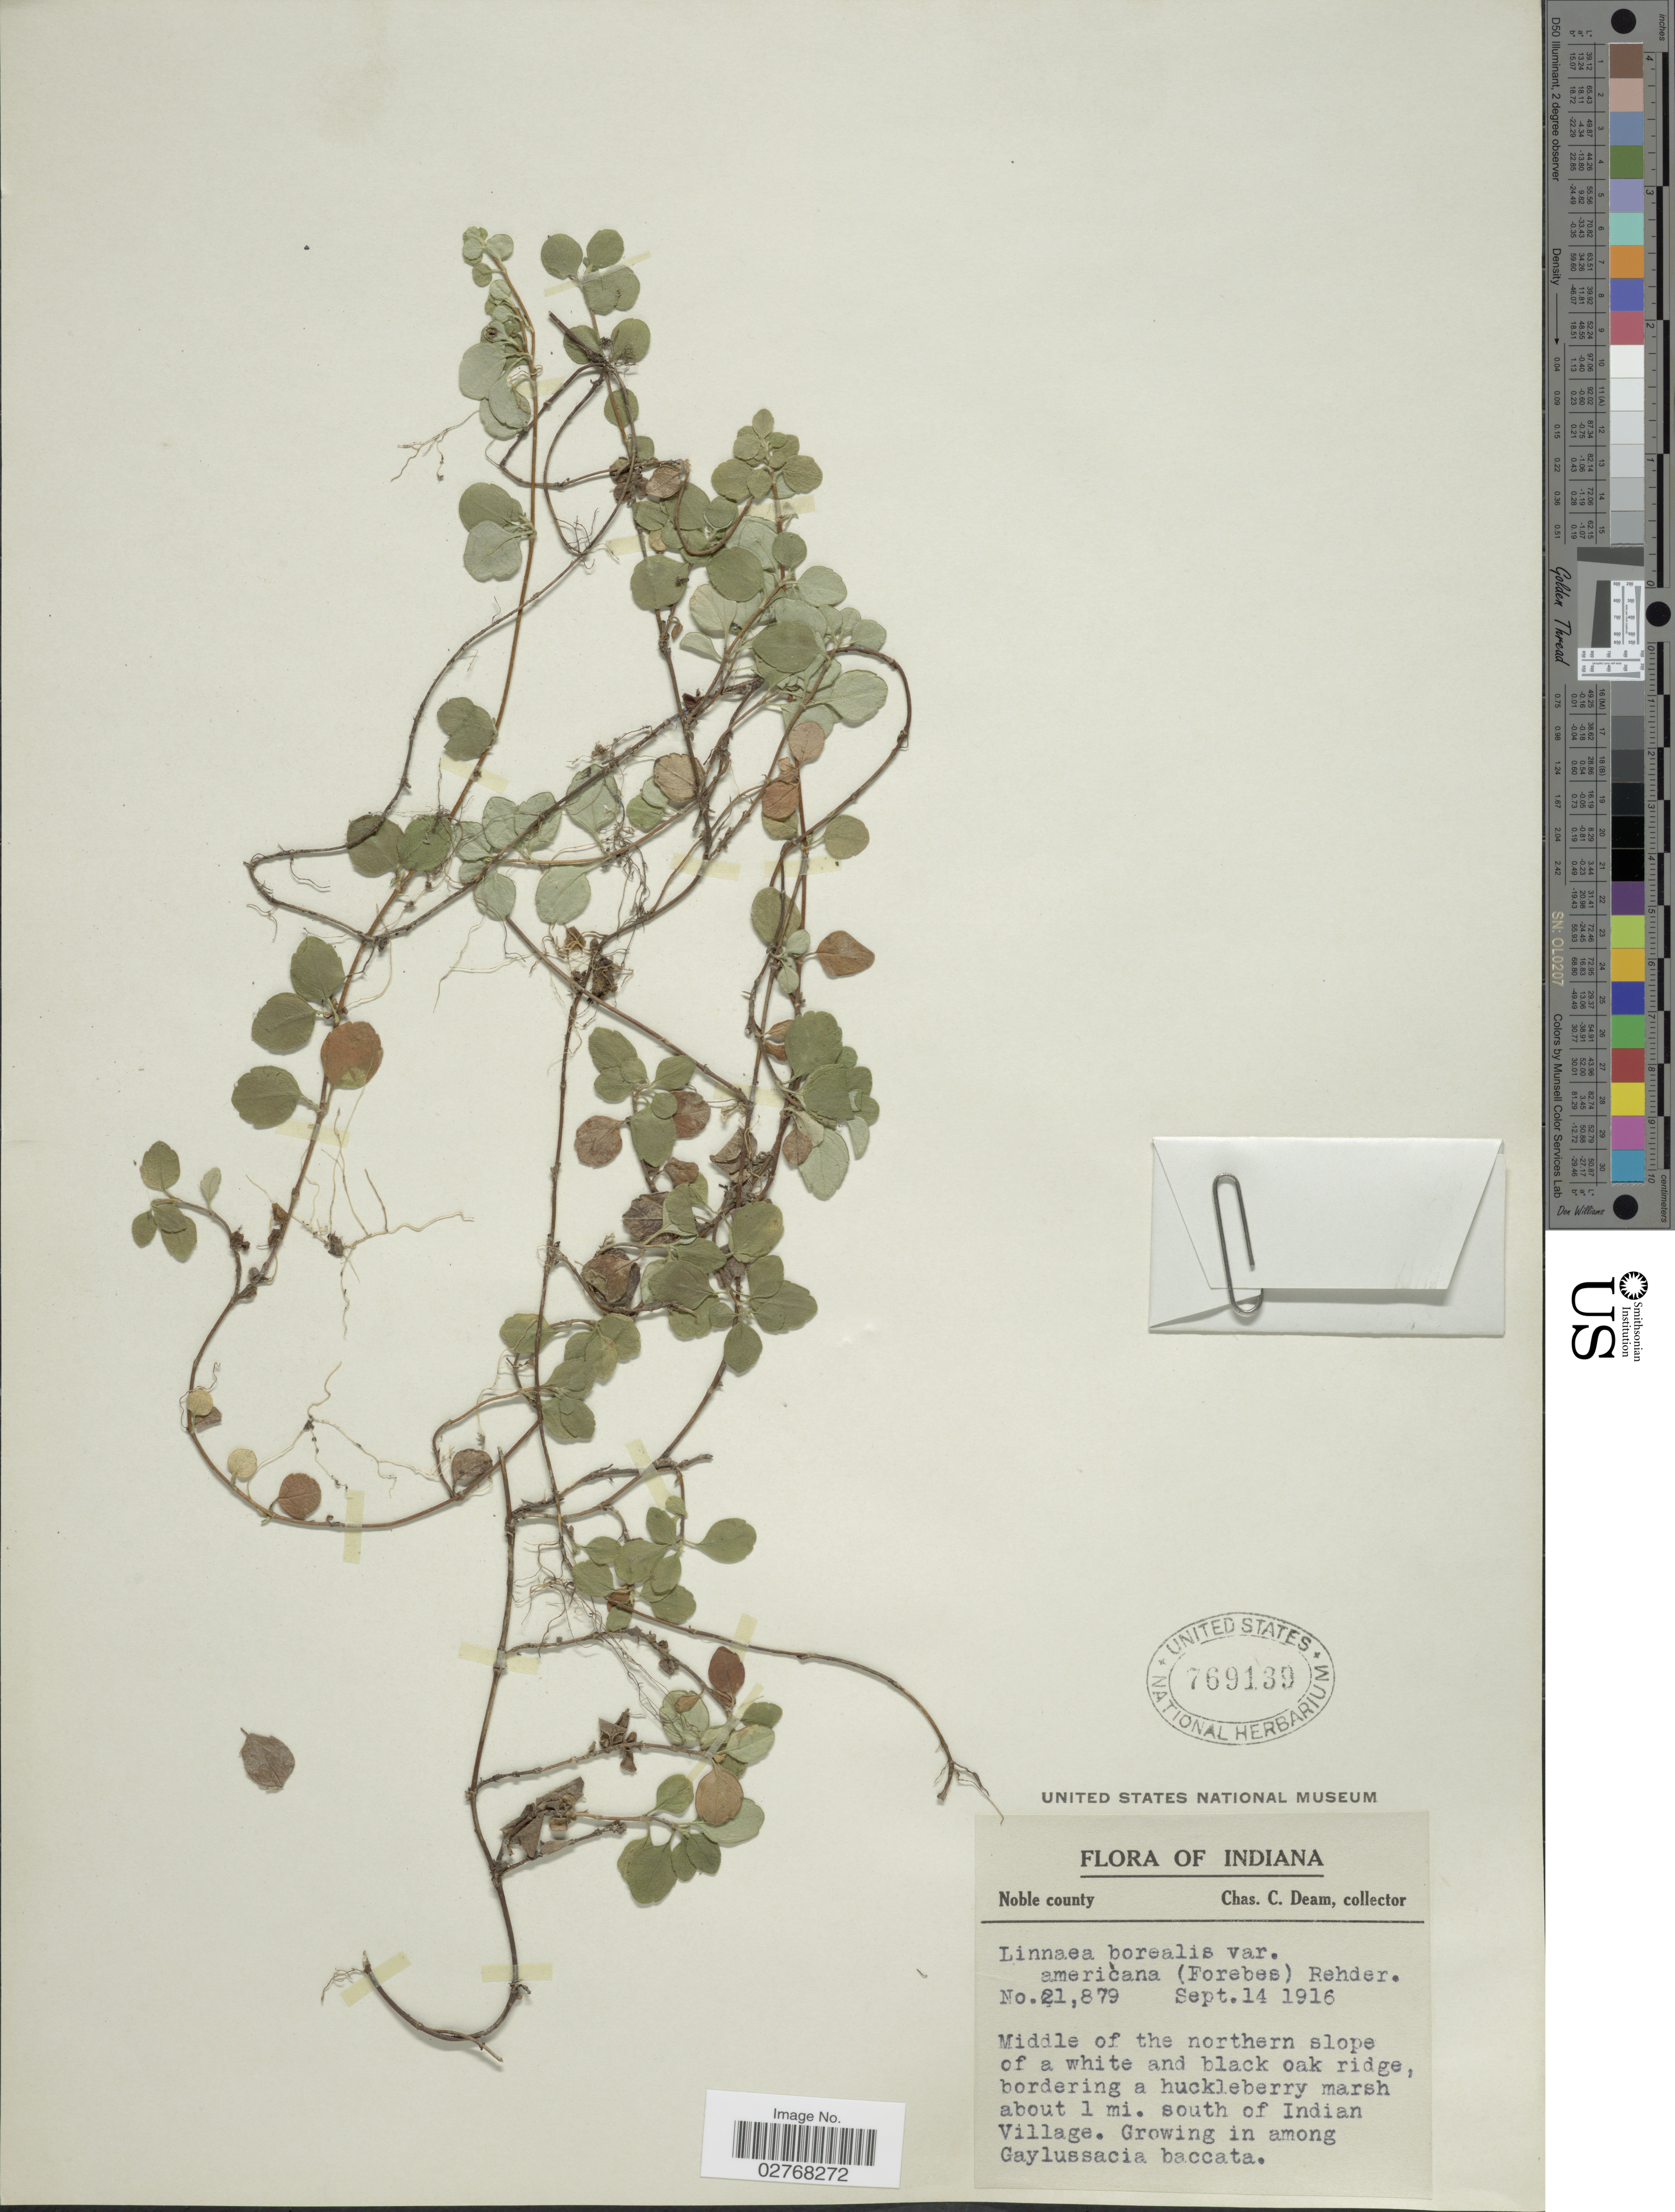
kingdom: Plantae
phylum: Tracheophyta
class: Magnoliopsida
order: Dipsacales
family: Caprifoliaceae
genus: Linnaea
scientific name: Linnaea borealis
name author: L.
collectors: C. C. Deam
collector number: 21879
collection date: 1916-09-14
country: United States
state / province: Indiana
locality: Noble county. Middle of the northern slope of a white and black oak ridge, bordering a huckleberry marsh about 1 mi. south of Indian Village.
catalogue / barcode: US 769139